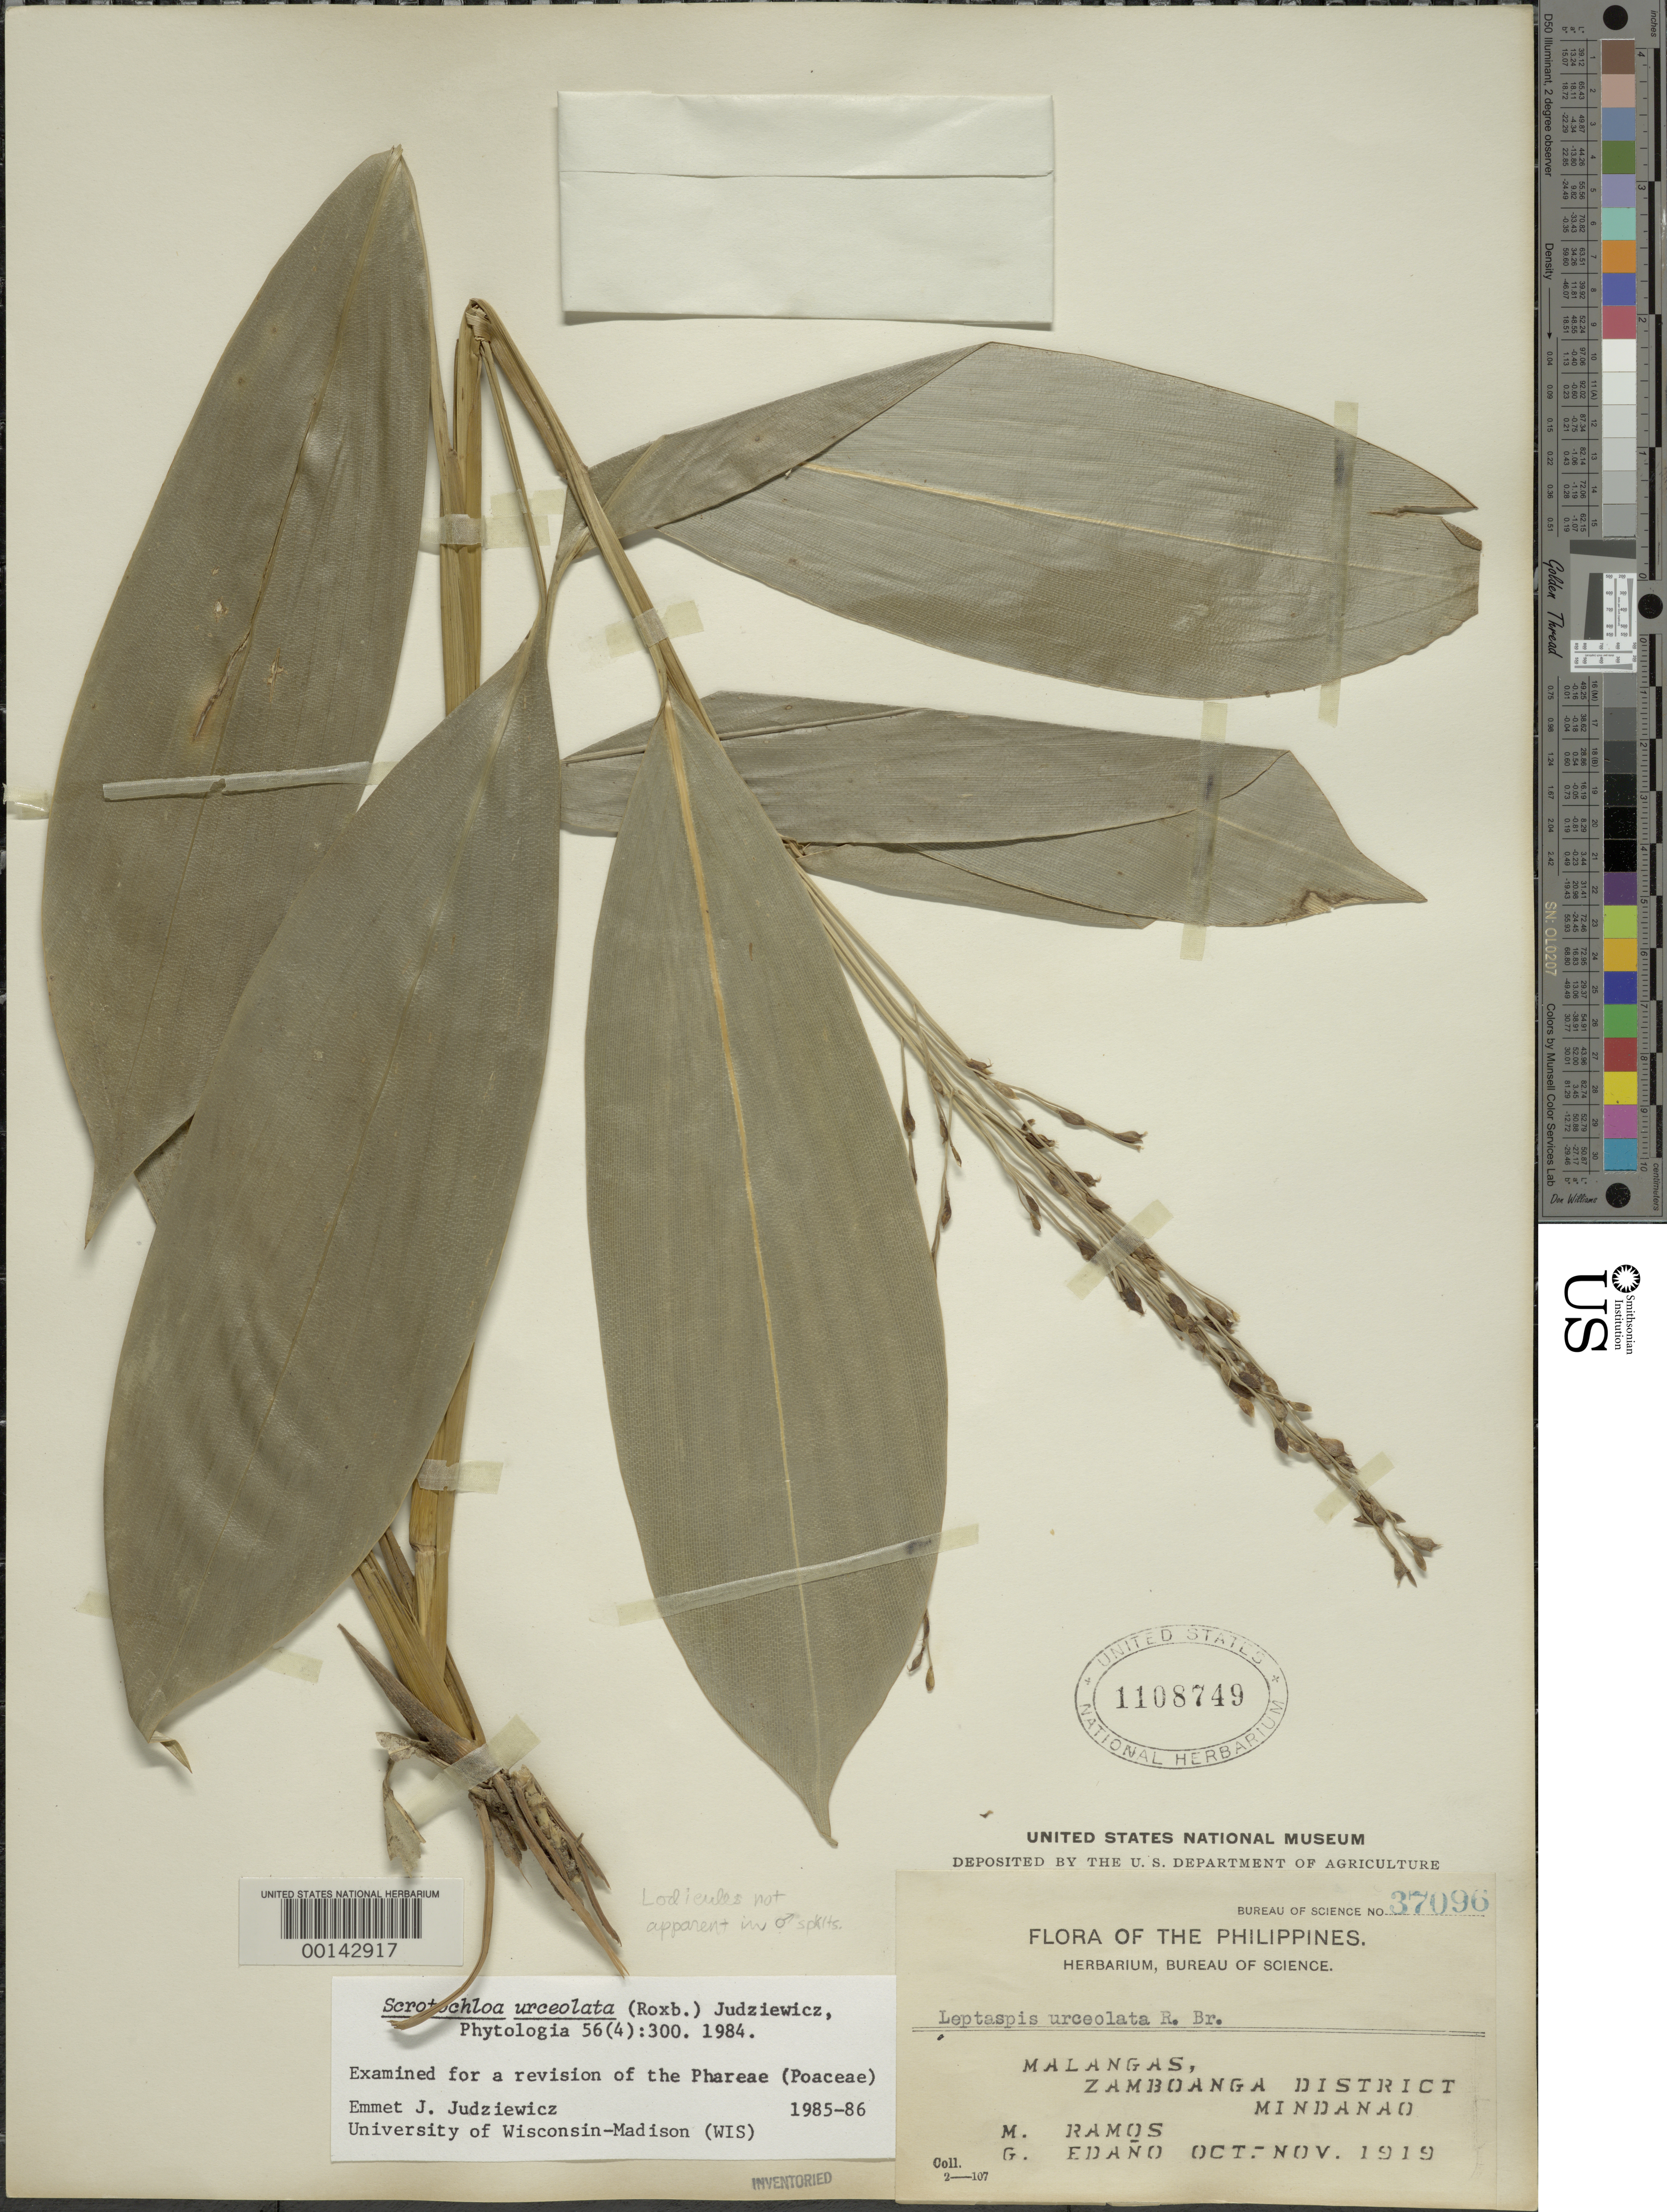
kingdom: Plantae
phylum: Tracheophyta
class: Liliopsida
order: Poales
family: Poaceae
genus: Scrotochloa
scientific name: Scrotochloa urceolata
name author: (Roxb.) Judz.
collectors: M. Ramos & G. E. Edaño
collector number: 37096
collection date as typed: Oct 1919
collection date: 1919-10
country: Philippines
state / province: Zamboanga Peninsula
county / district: Zamboanga del Sur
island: Mindanao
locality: Malangas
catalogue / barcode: US 1108749